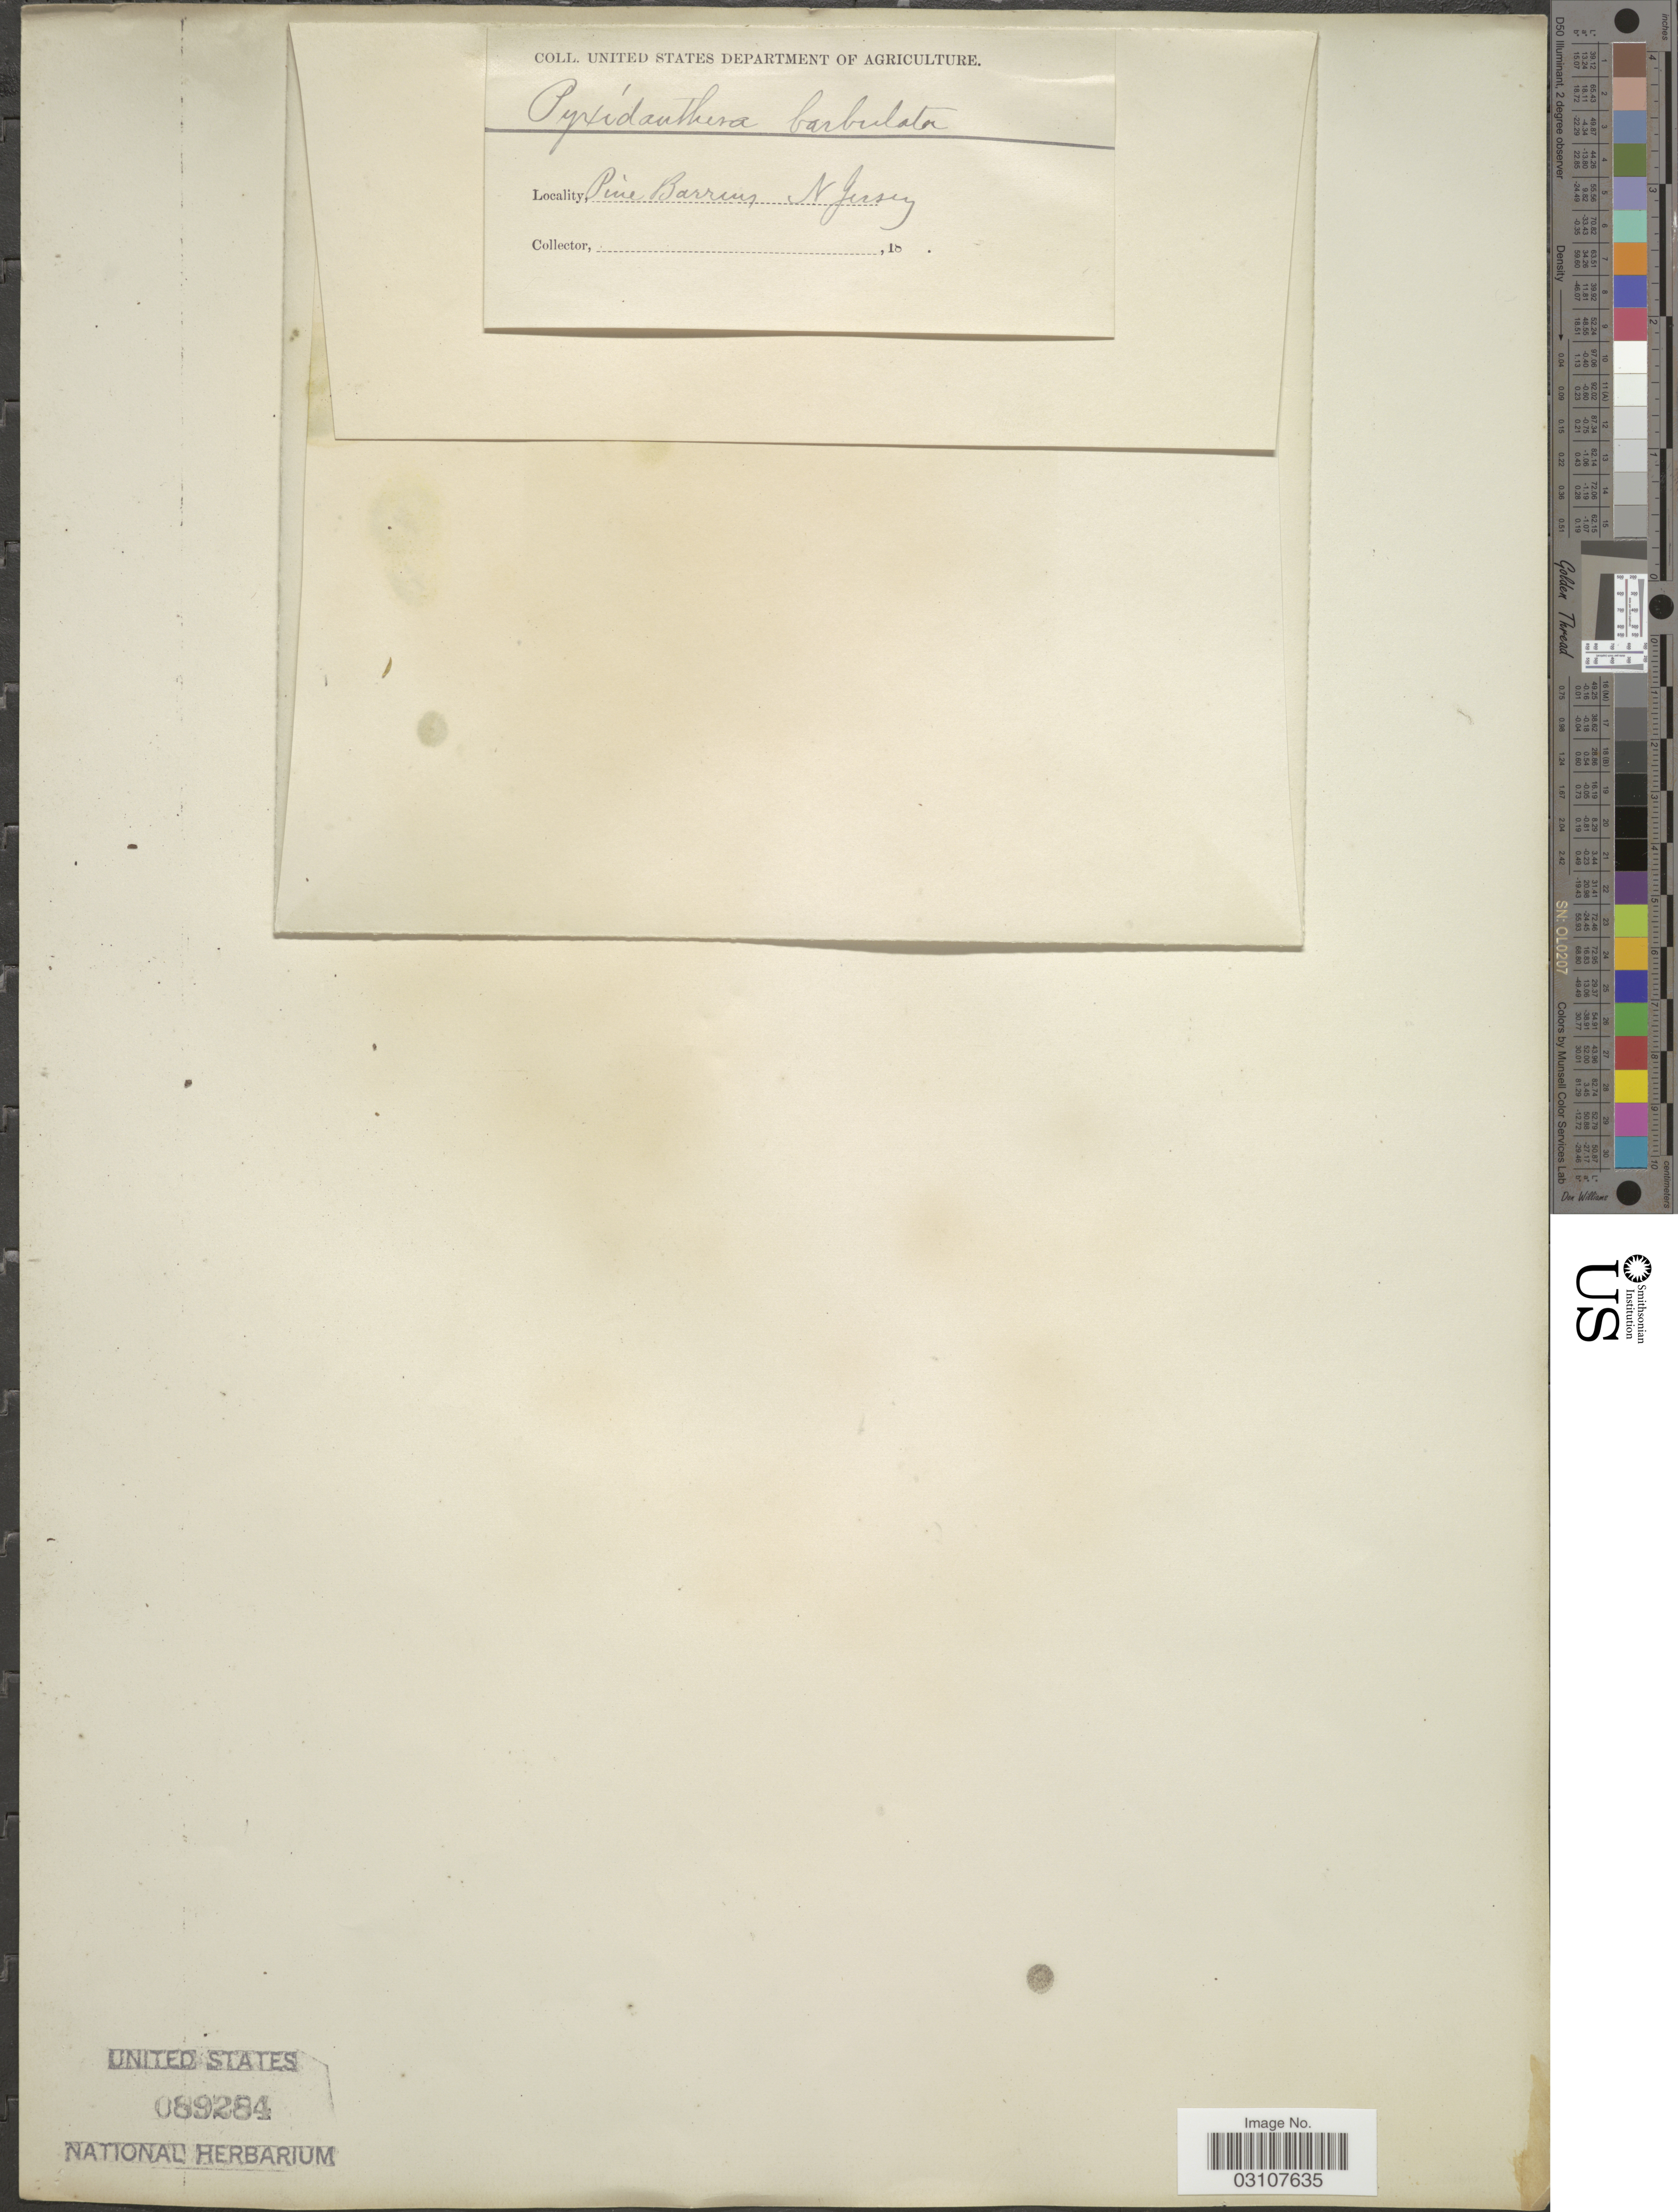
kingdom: Plantae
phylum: Tracheophyta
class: Magnoliopsida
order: Ericales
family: Diapensiaceae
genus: Pyxidanthera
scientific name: Pyxidanthera barbulata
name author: Michx.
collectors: United States Department of Agriculture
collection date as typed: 18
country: United States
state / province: New Jersey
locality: Pine Barrens.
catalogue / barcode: US 89284